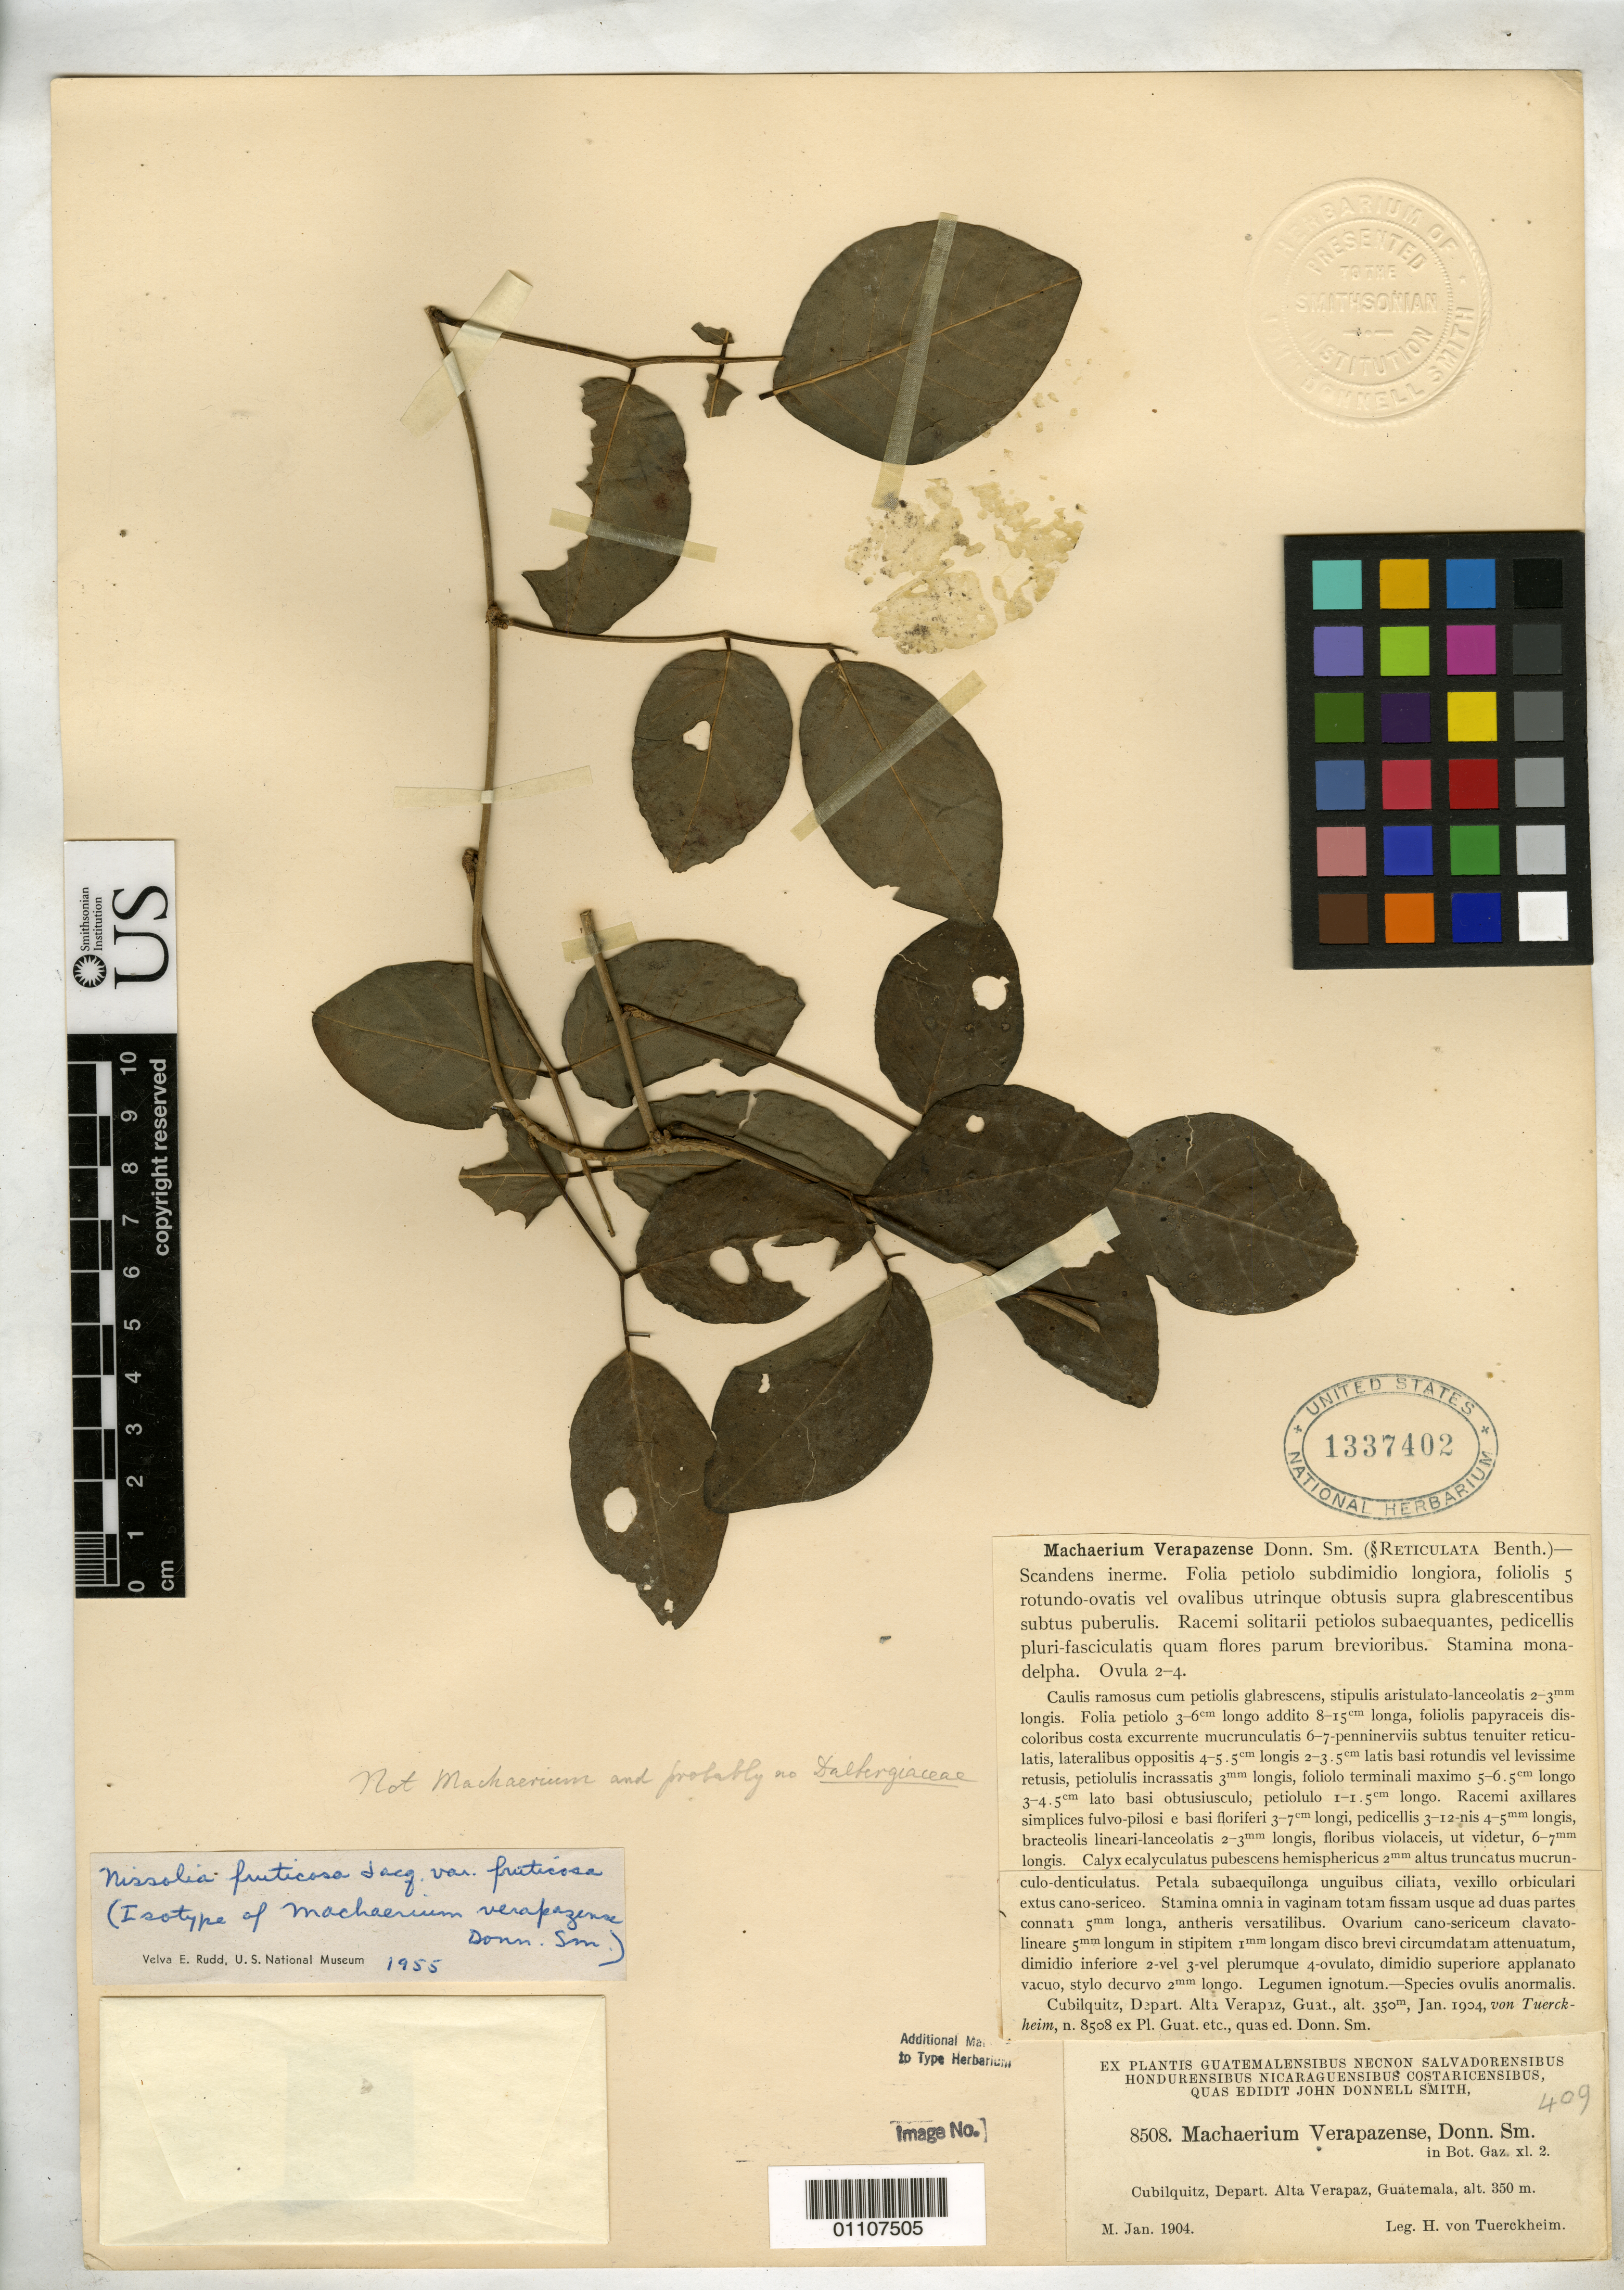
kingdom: Plantae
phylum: Tracheophyta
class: Magnoliopsida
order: Fabales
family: Fabaceae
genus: Machaerium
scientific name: Machaerium verapazense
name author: Donn. Sm.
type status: Type Collection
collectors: H. von Türckheim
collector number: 8508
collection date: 1904-01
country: Guatemala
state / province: Alta Verapaz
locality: Cubilquitz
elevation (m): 350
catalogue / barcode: US 1337402